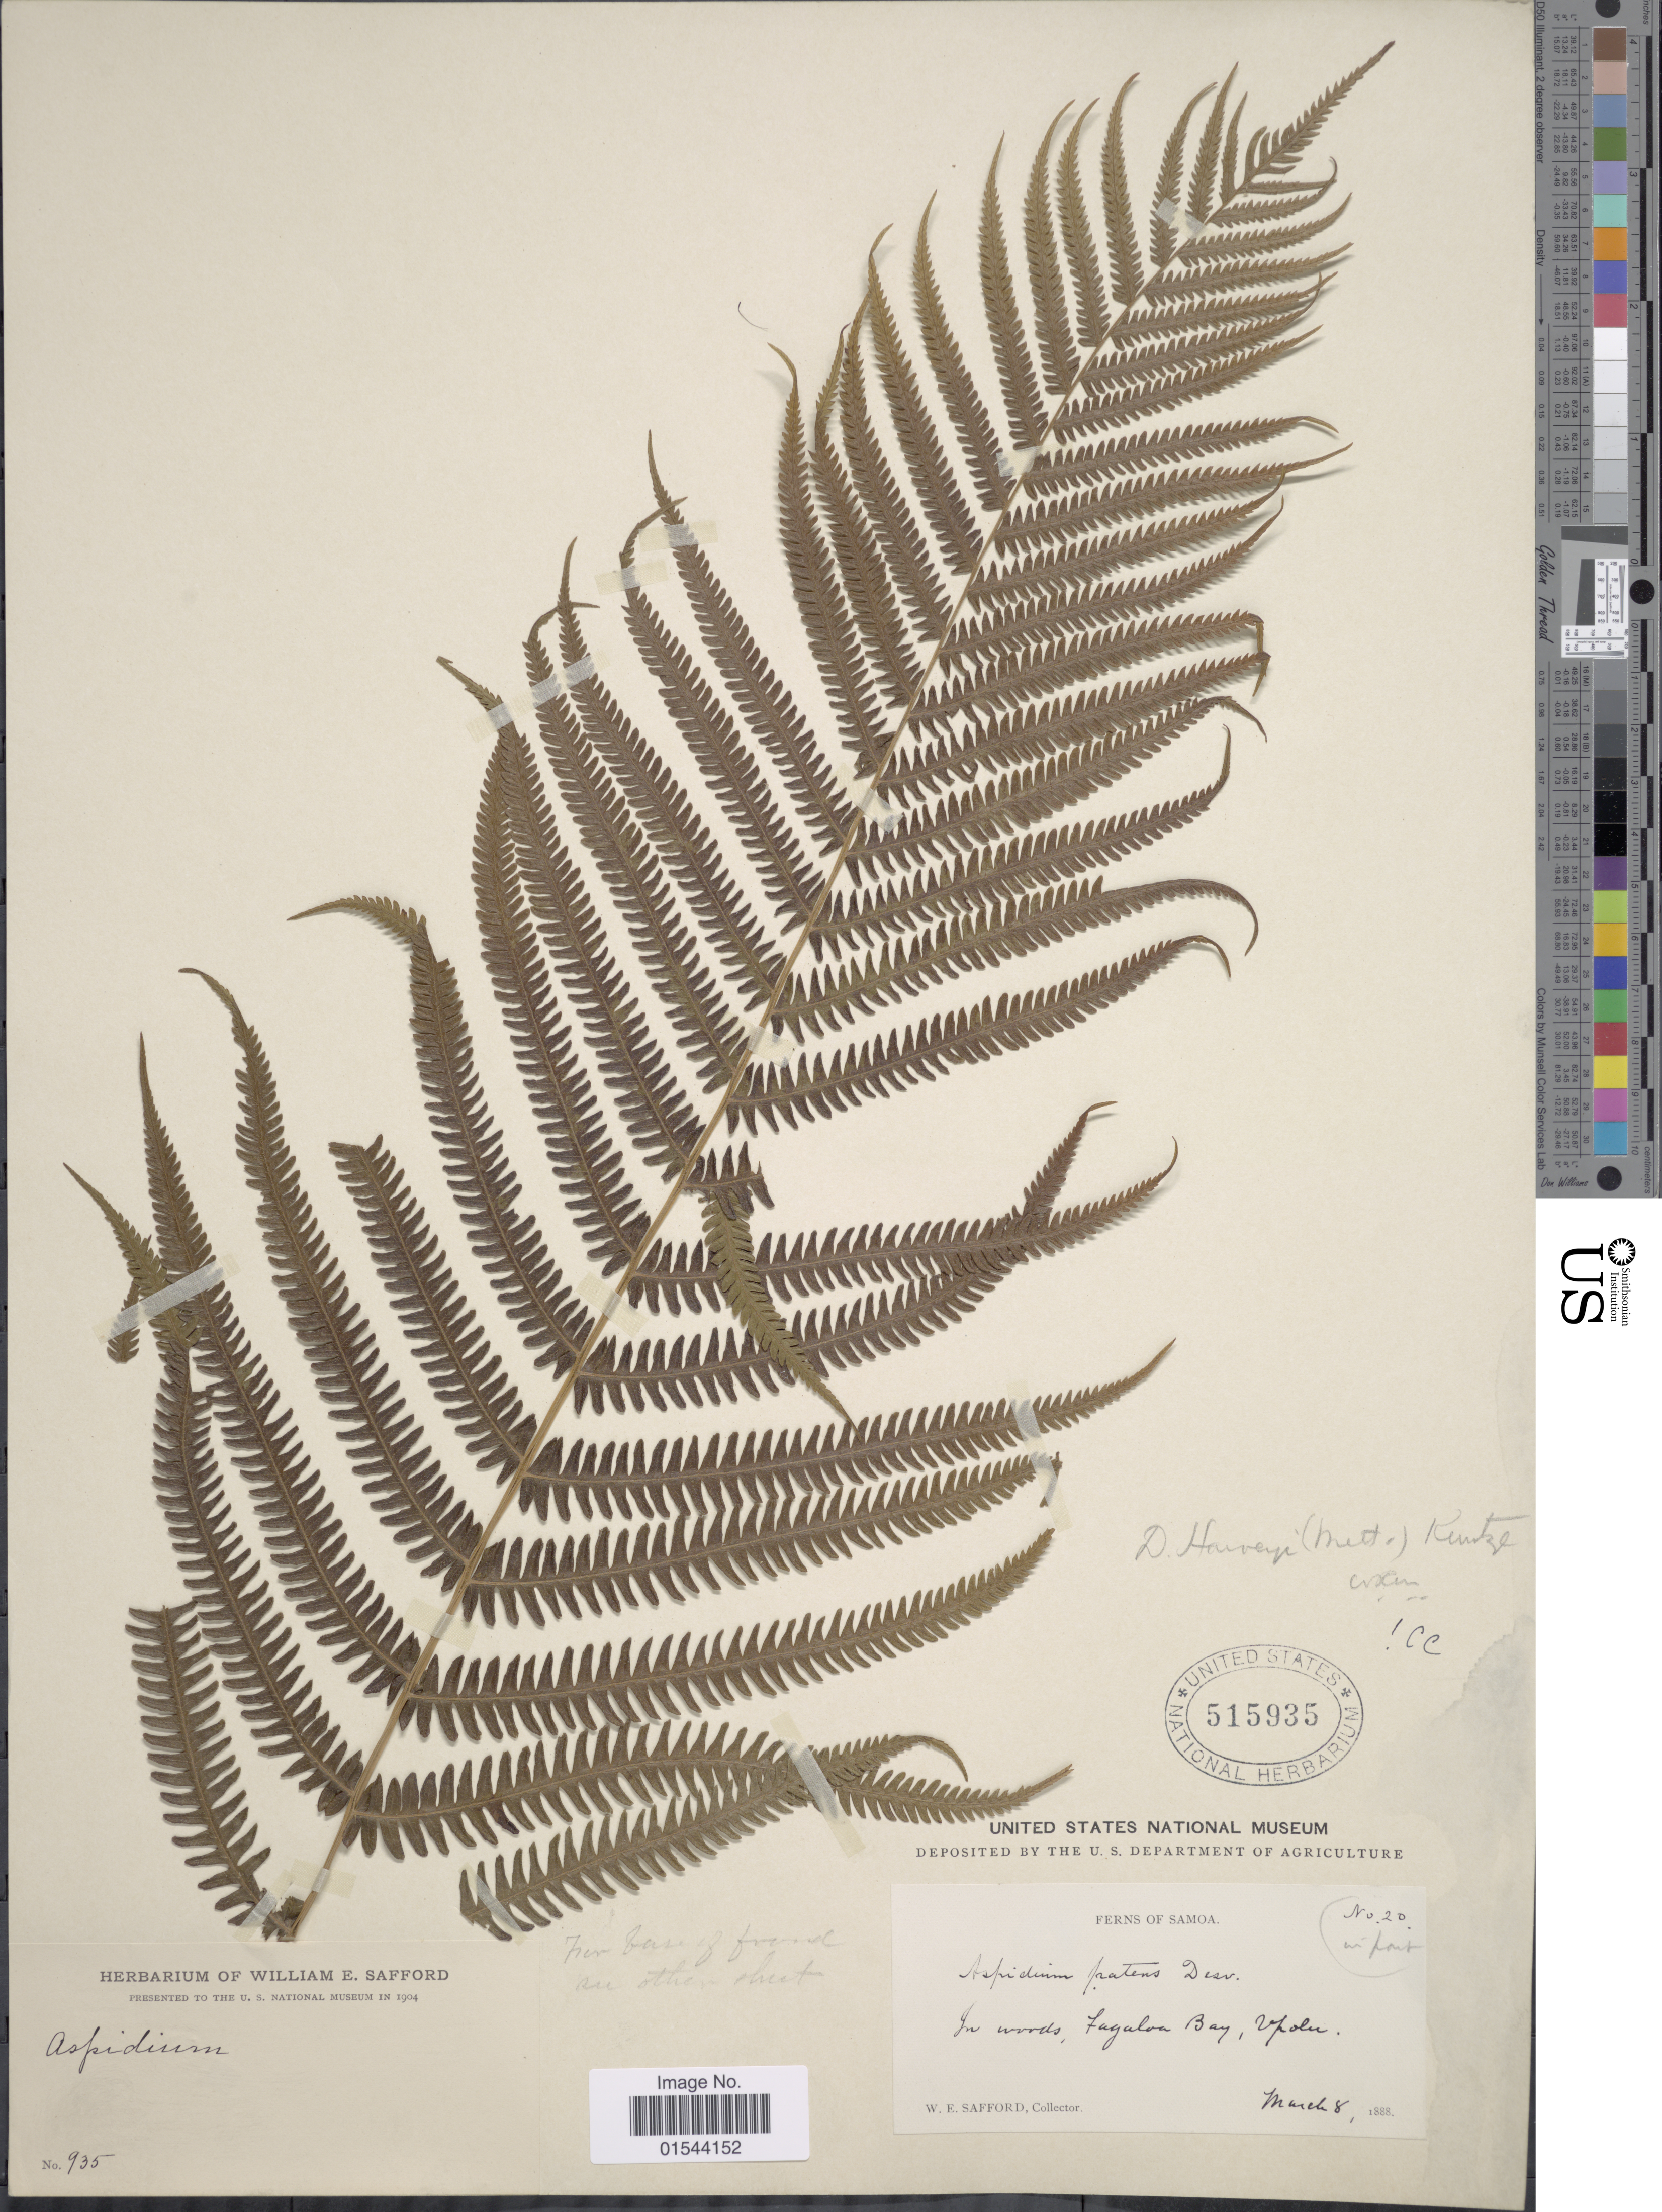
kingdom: Plantae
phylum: Tracheophyta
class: Polypodiopsida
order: Polypodiales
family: Thelypteridaceae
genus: Christella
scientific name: Christella harveyi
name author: (Mett.) Holttum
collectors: W. E. Safford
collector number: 935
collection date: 1888-03-08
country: Samoa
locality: Samoa, In woods, Faguloa Bay, Upolu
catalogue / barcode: US 515935